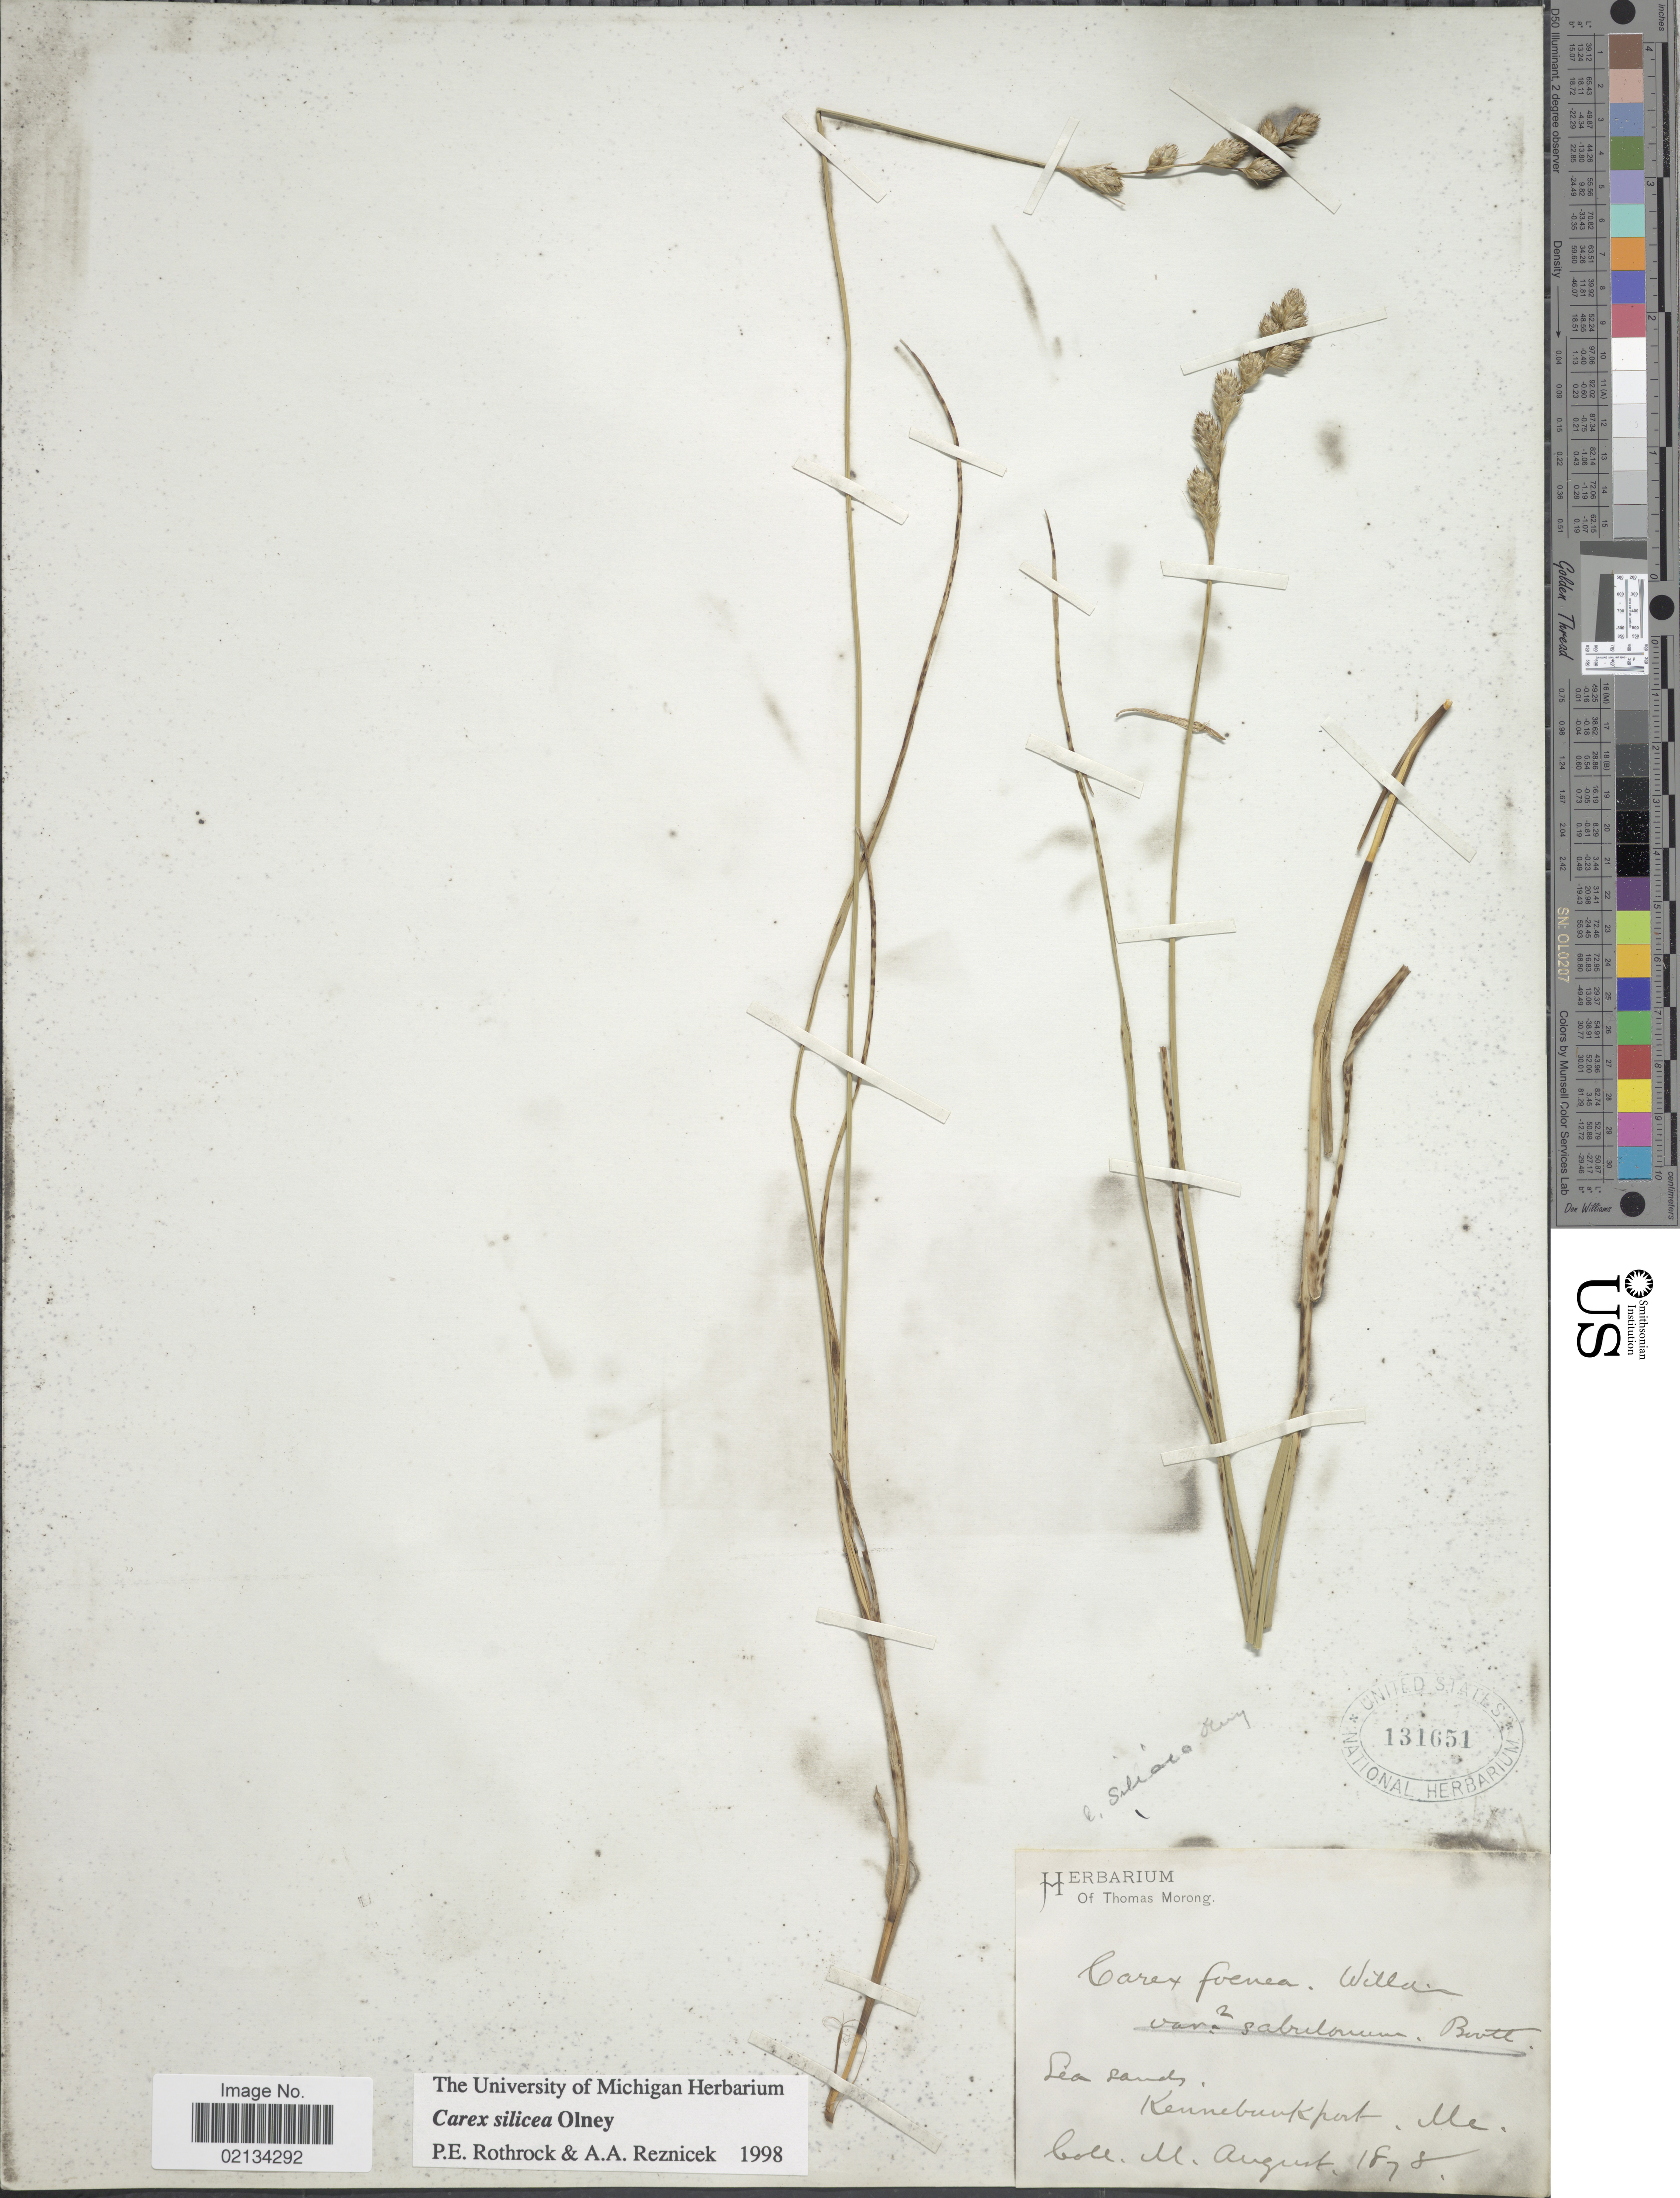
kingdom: Plantae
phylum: Tracheophyta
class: Liliopsida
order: Poales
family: Cyperaceae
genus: Carex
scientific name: Carex silicea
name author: Olney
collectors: ex herb. T. Morong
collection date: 1878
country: United States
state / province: Maine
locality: Sea sands, Kennebunkport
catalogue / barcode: US 131651